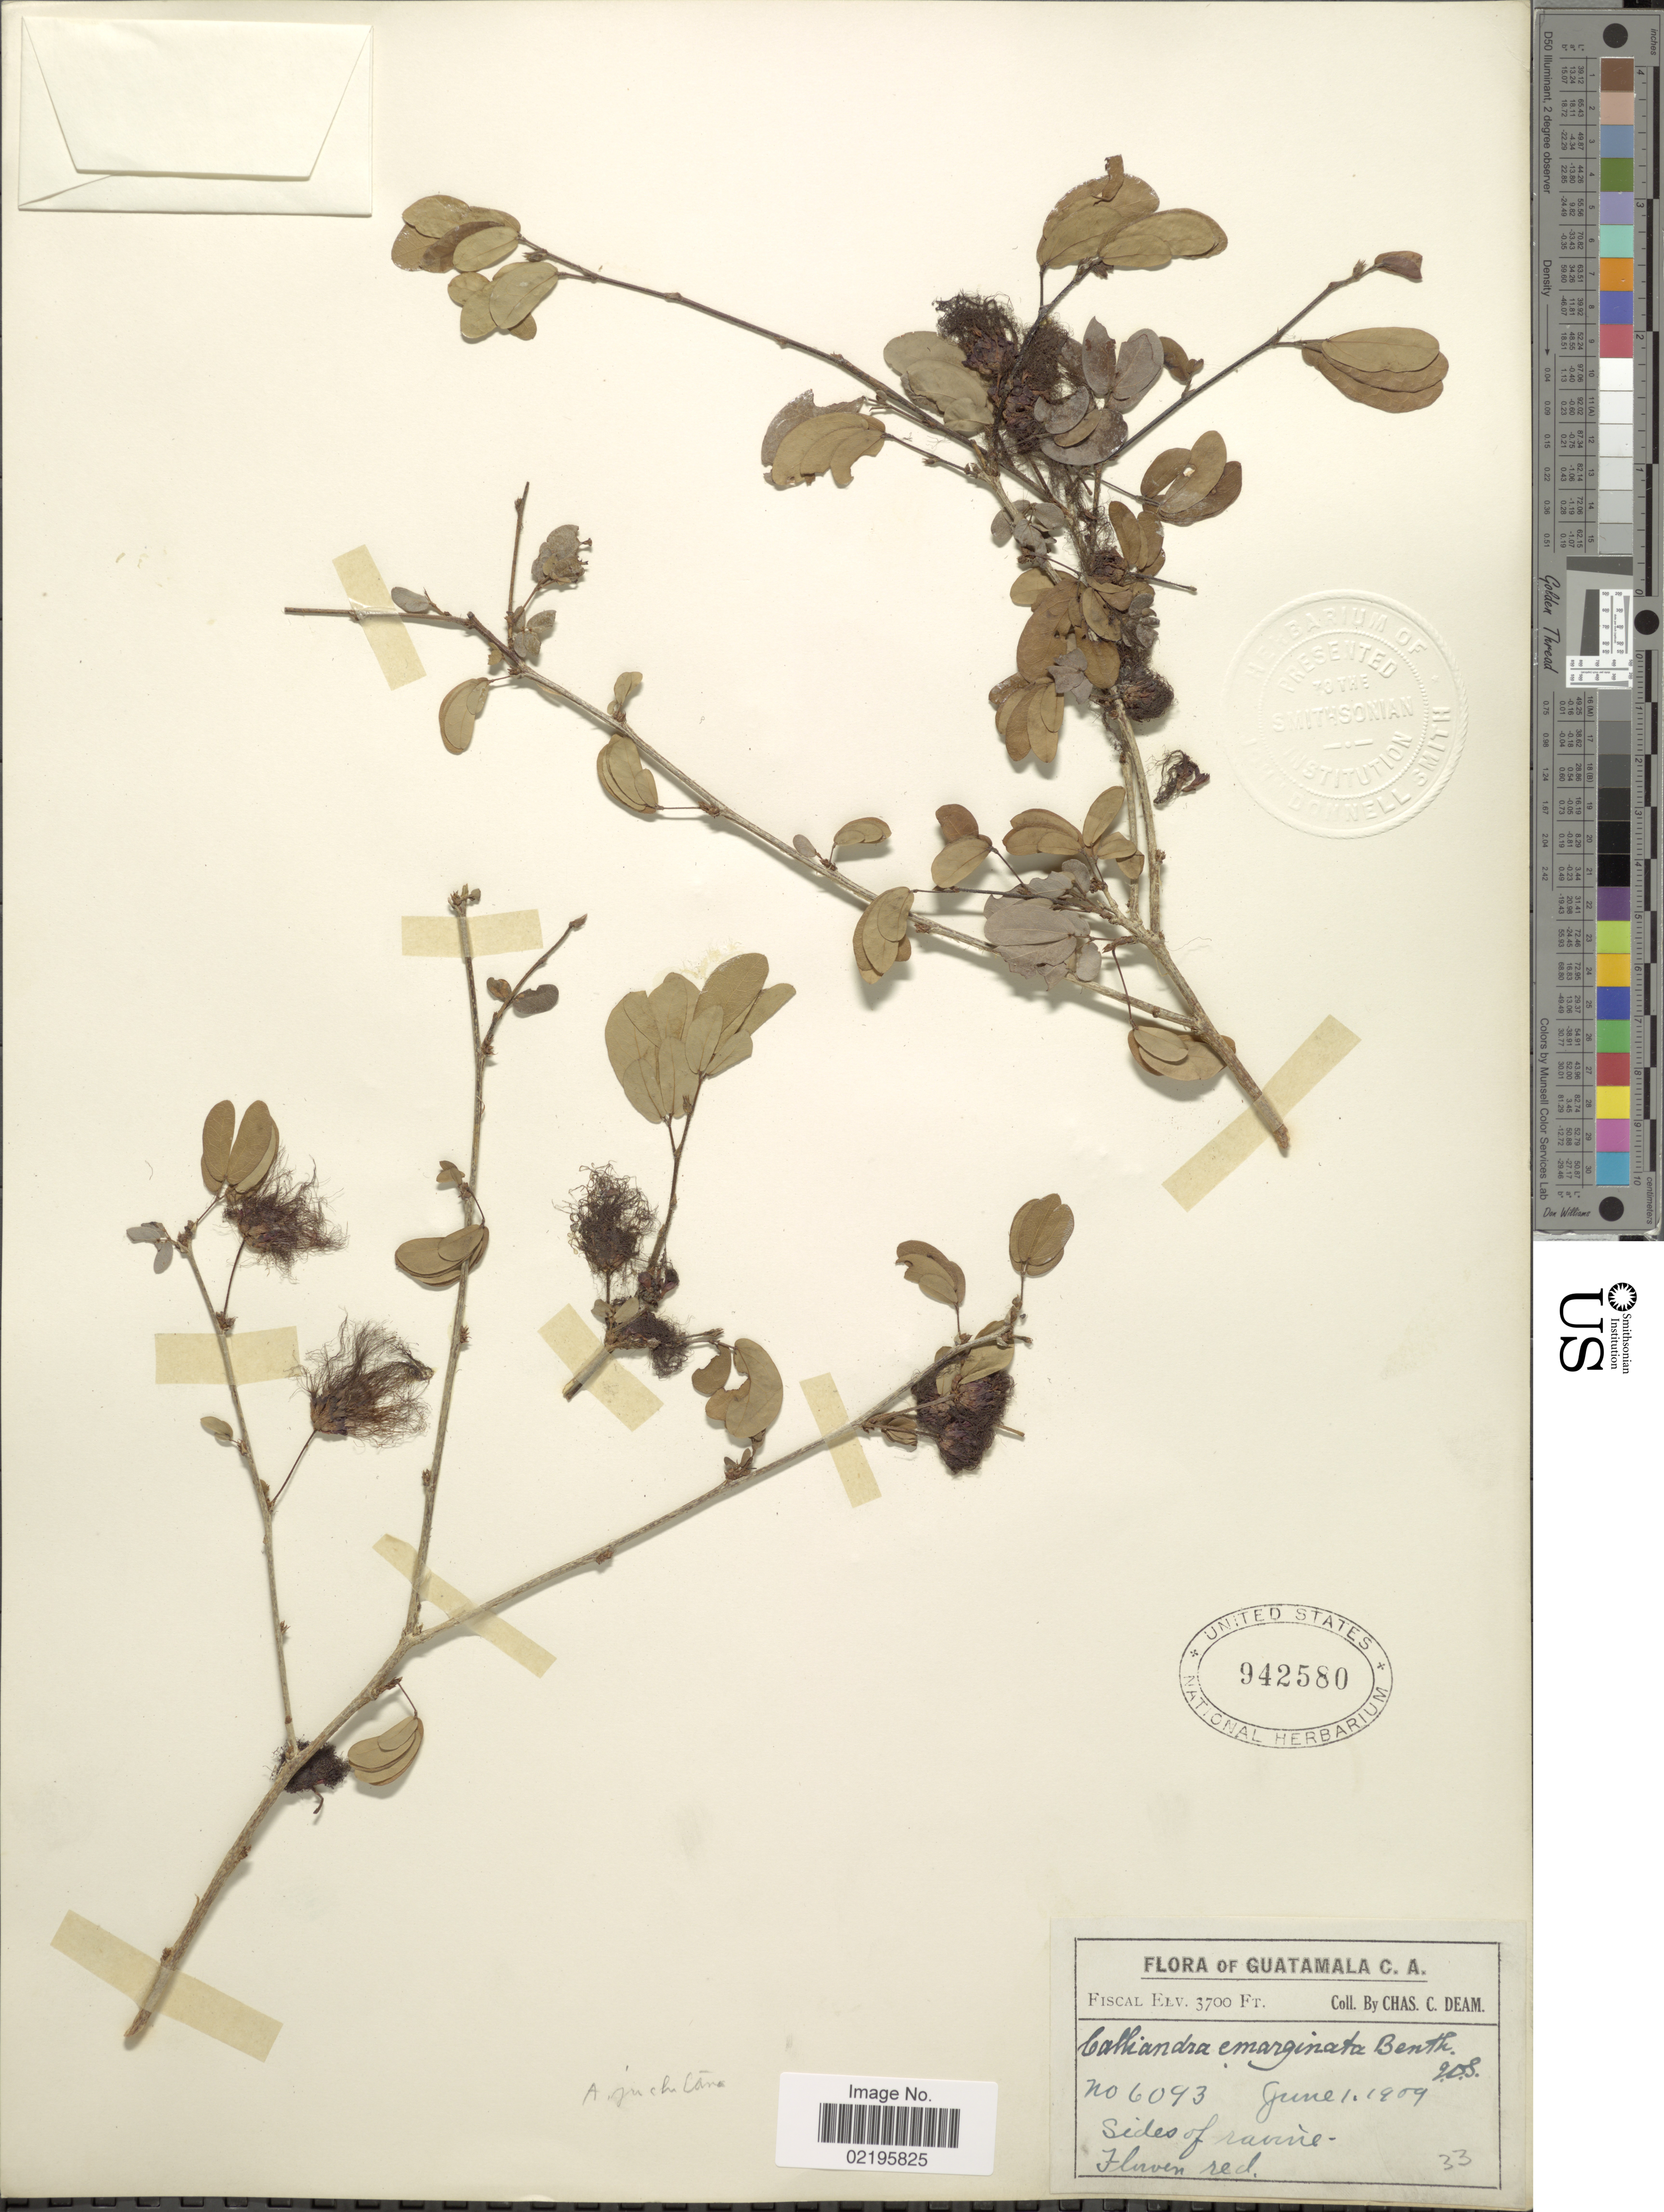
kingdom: Plantae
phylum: Tracheophyta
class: Magnoliopsida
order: Fabales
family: Fabaceae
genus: Calliandra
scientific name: Calliandra emarginata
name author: (Willd.) Benth.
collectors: C. C. Deam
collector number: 6093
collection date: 1909-06-01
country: Guatemala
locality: Sides of ravine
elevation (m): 1128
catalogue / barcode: US 942580